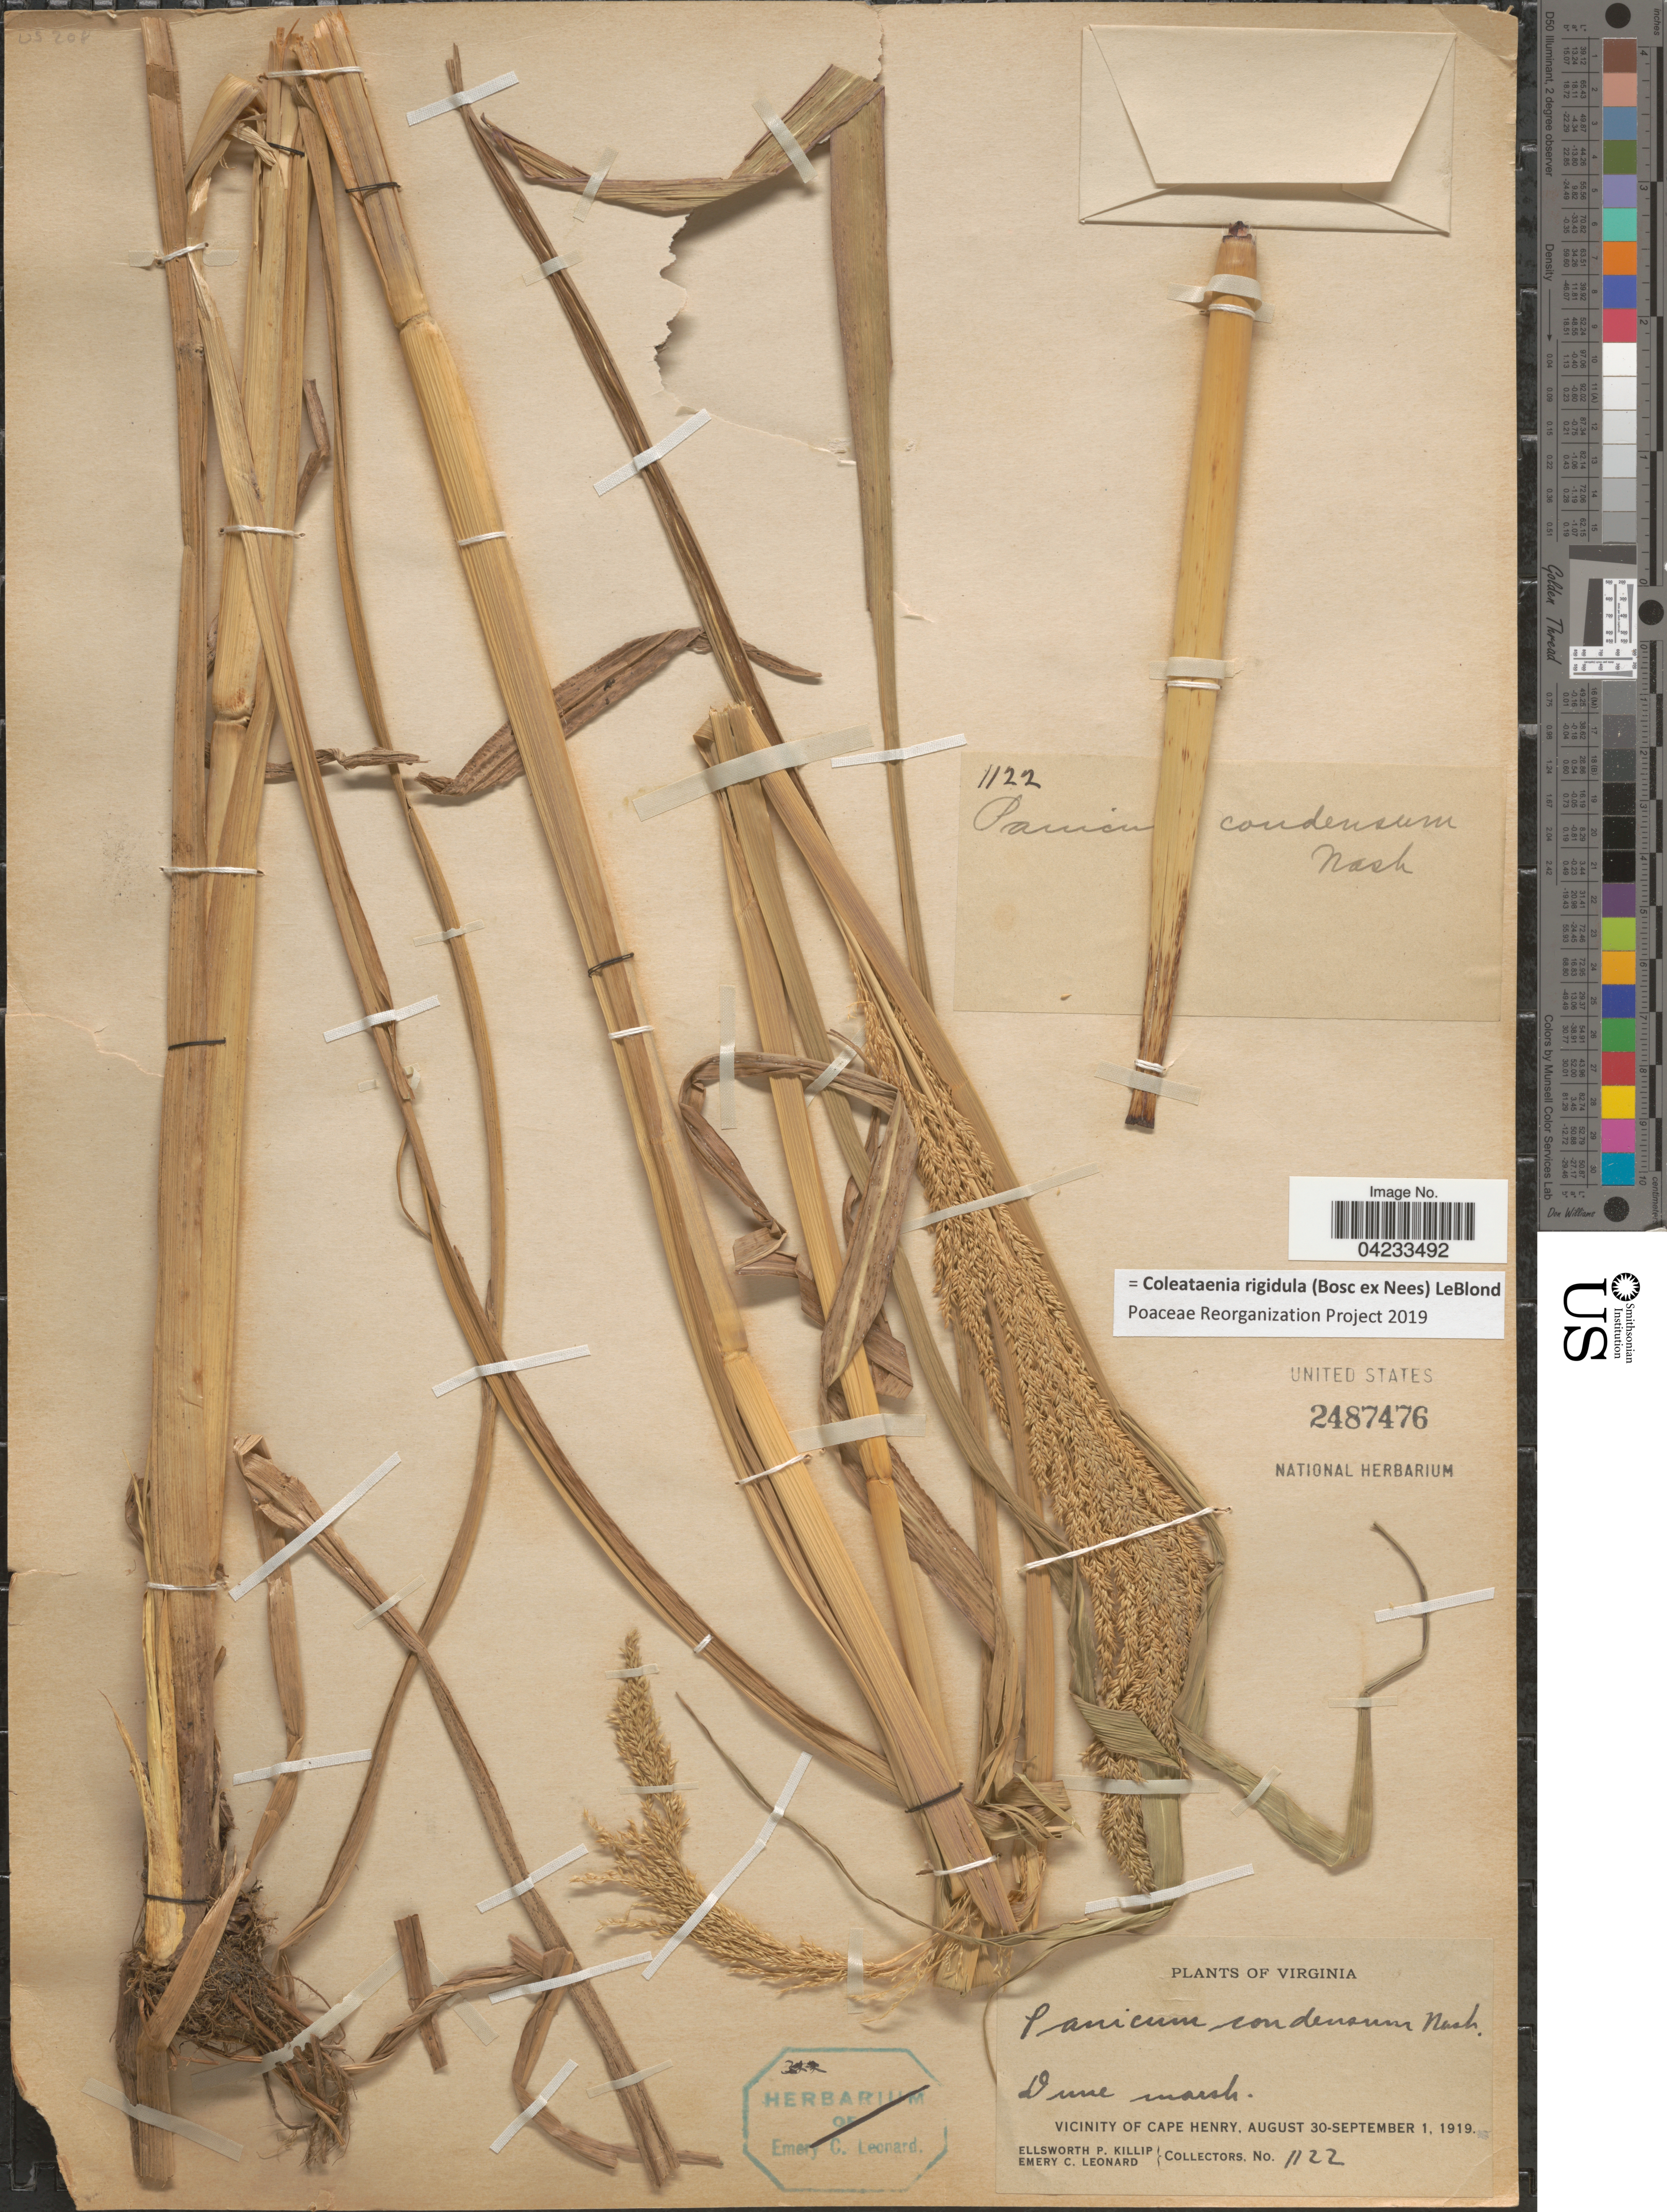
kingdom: Plantae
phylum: Tracheophyta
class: Liliopsida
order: Poales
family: Poaceae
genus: Coleataenia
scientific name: Coleataenia rigidula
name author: (Bosc ex Nees) LeBlond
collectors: E. P. Killip & E. C. Leonard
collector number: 1122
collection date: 1919-08-30/1919-09-01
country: United States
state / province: Virginia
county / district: City of Virginia Beach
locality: Vicinity Of Cape Henry.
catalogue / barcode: US 2487476